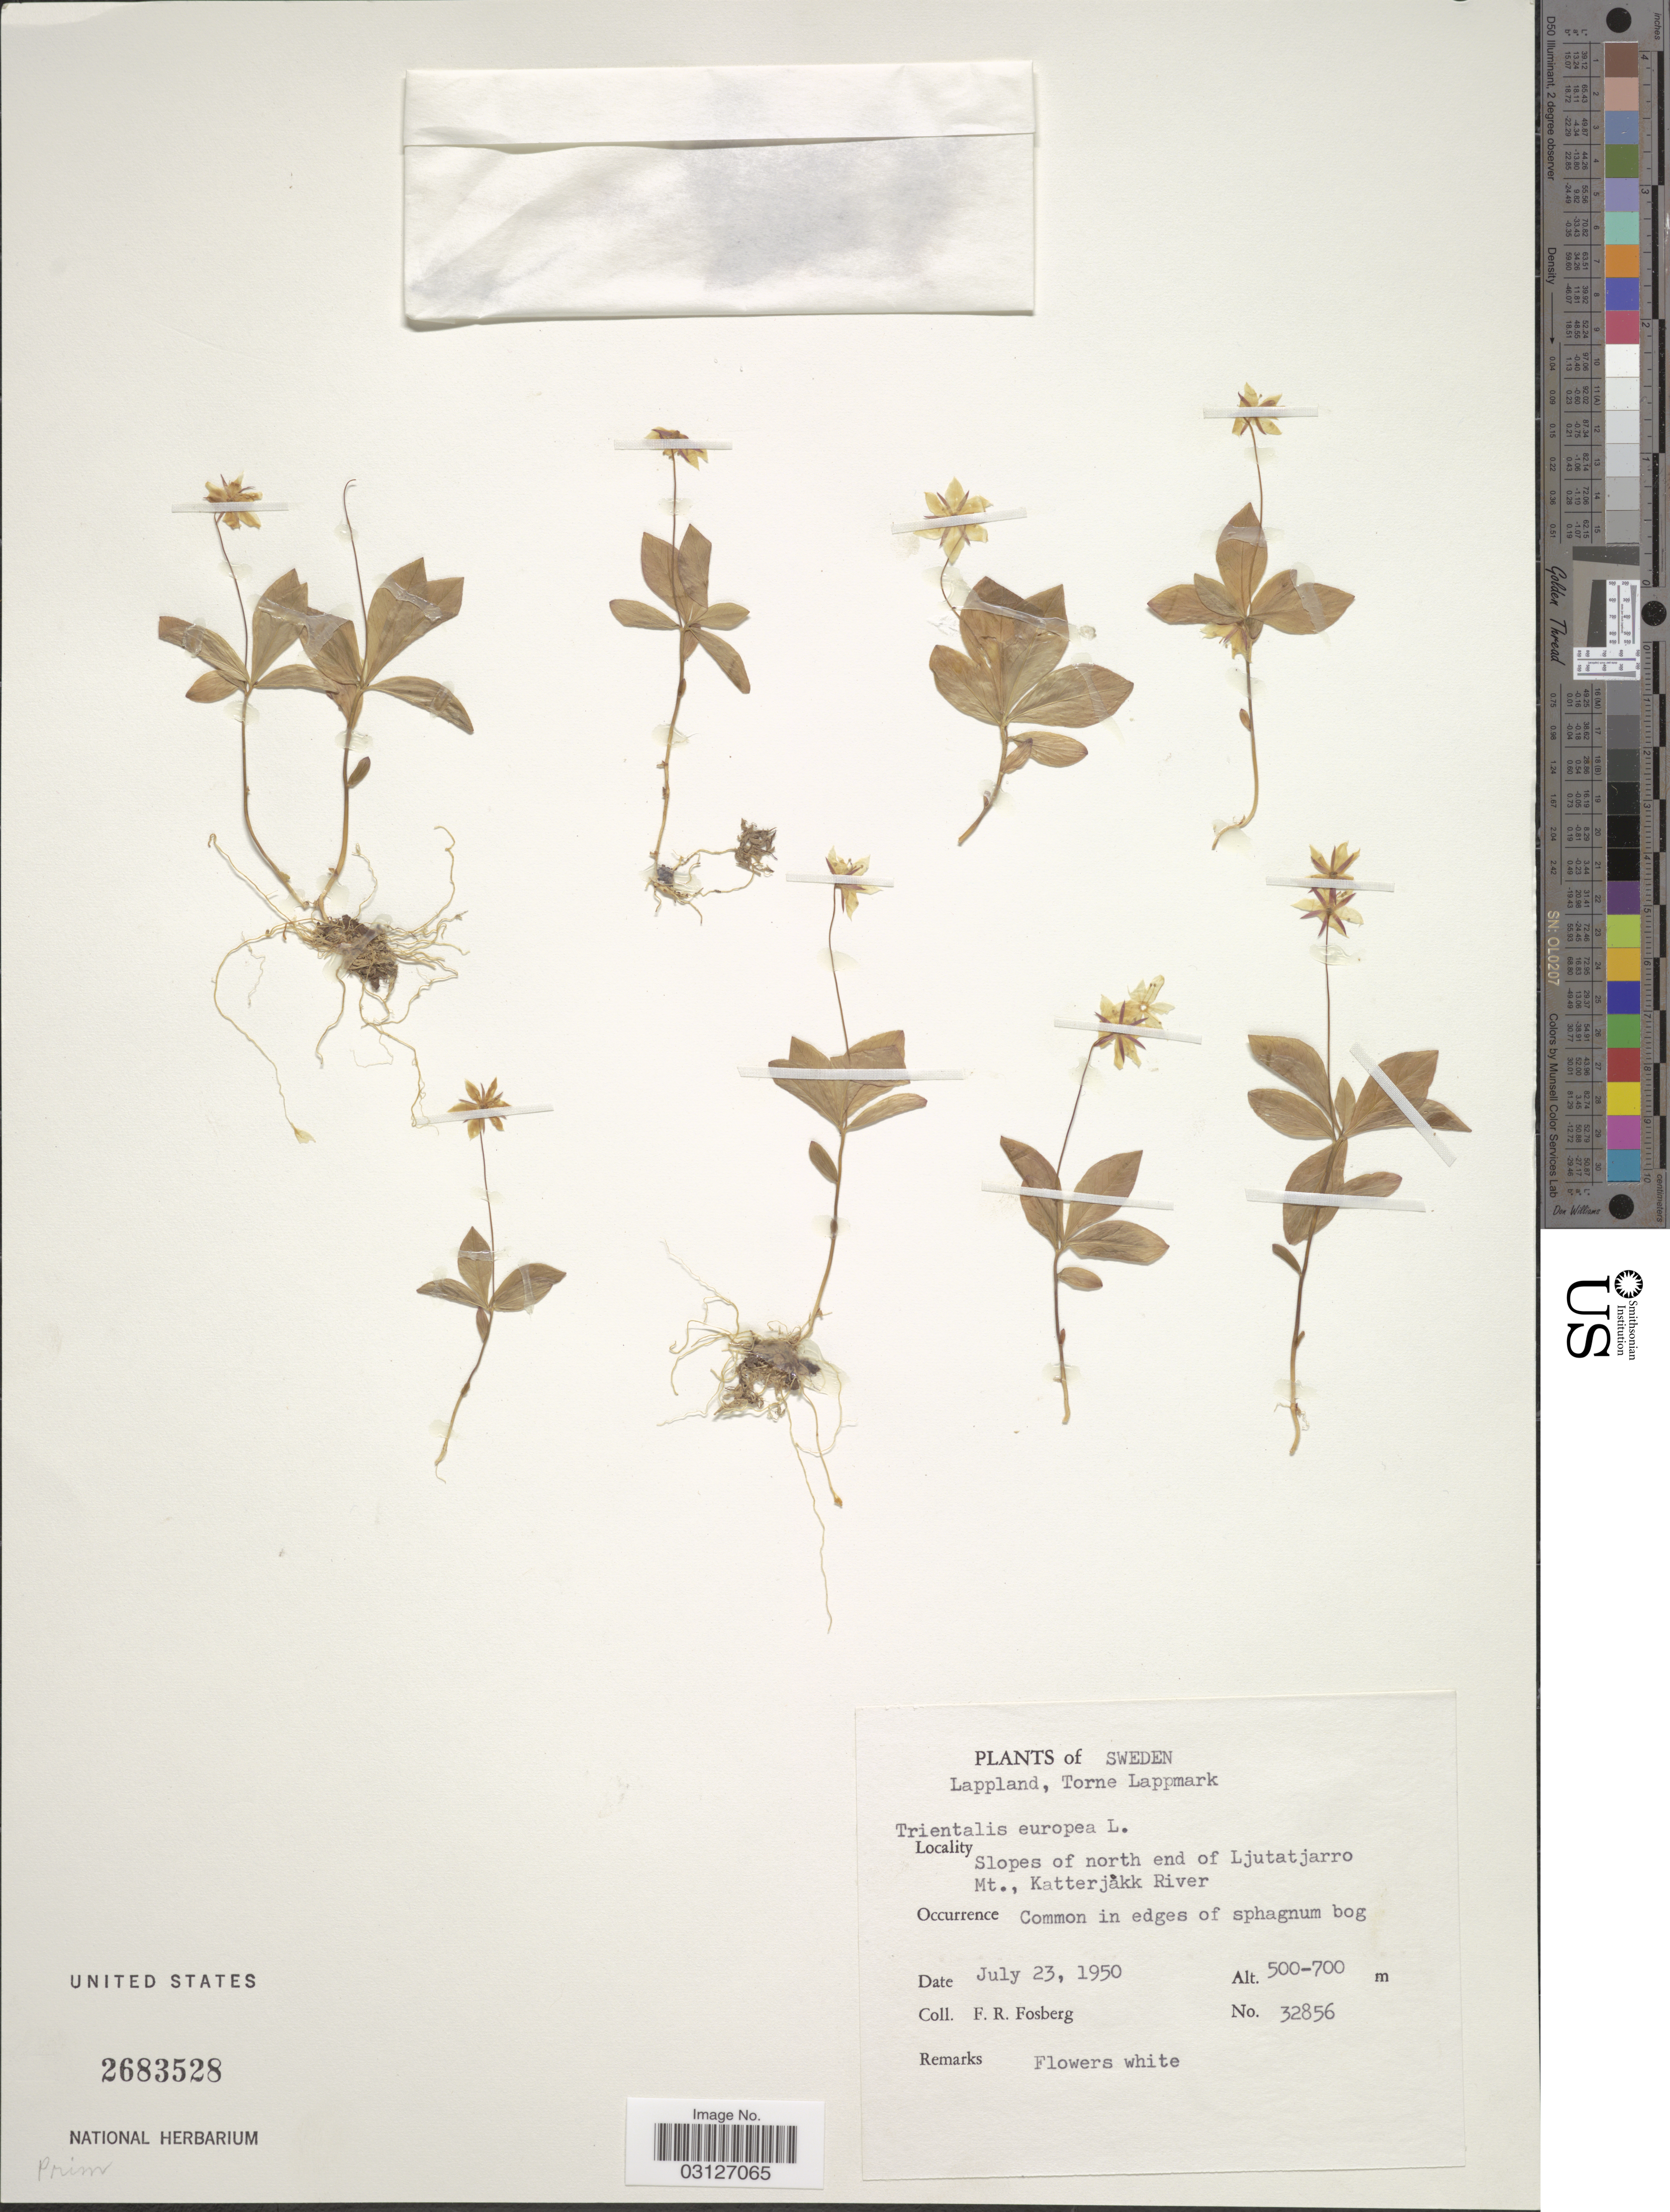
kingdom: Plantae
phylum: Tracheophyta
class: Magnoliopsida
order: Ericales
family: Primulaceae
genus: Trientalis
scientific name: Trientalis europaea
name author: L.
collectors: F. R. Fosberg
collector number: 32856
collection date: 1950-07-23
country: Sweden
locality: Lappland, Torne Lappmark. Slopes of north end of Ljutatjarro Mt., Katterjàkk River.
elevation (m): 500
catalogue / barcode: US 2683528